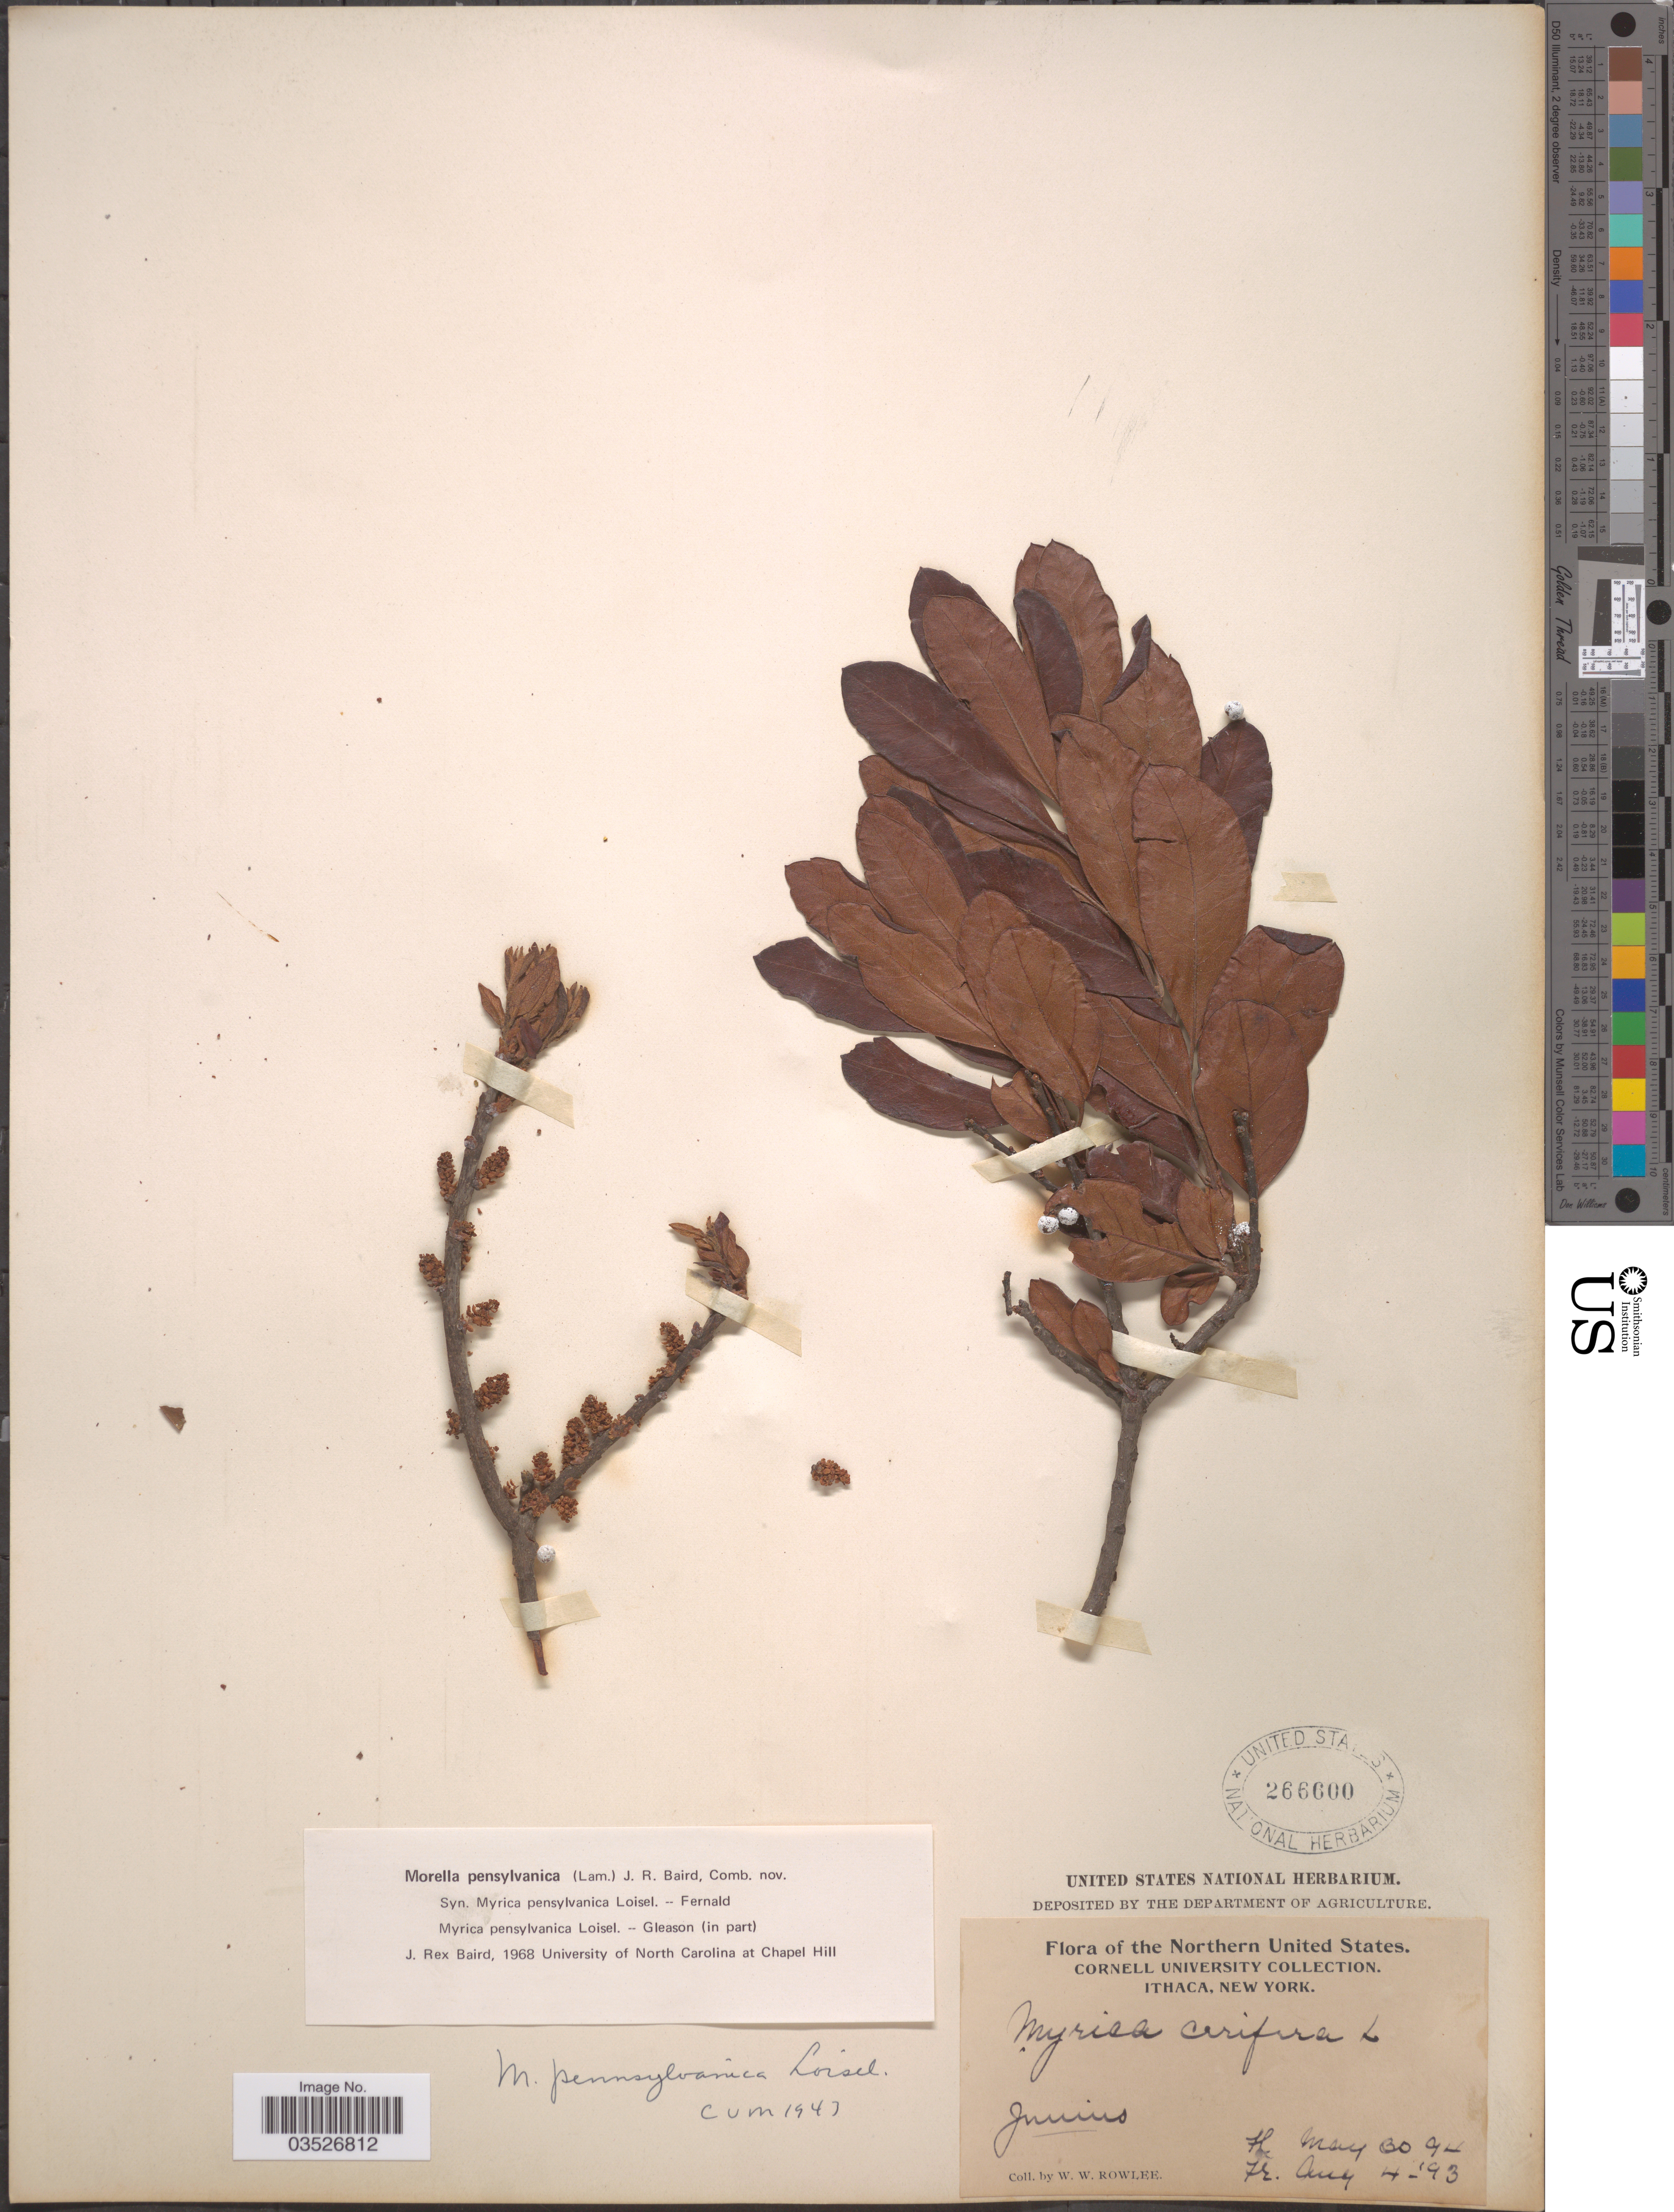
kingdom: Plantae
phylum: Tracheophyta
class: Magnoliopsida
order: Fagales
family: Myricaceae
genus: Morella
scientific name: Morella pensylvanica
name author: (Mirb.) Kartesz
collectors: W. W. Rowlee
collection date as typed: Transcribed d/m/y: 4/8/93 to 30/5/94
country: United States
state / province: New York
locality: Northern United States. Ithaca.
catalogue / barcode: US 266600